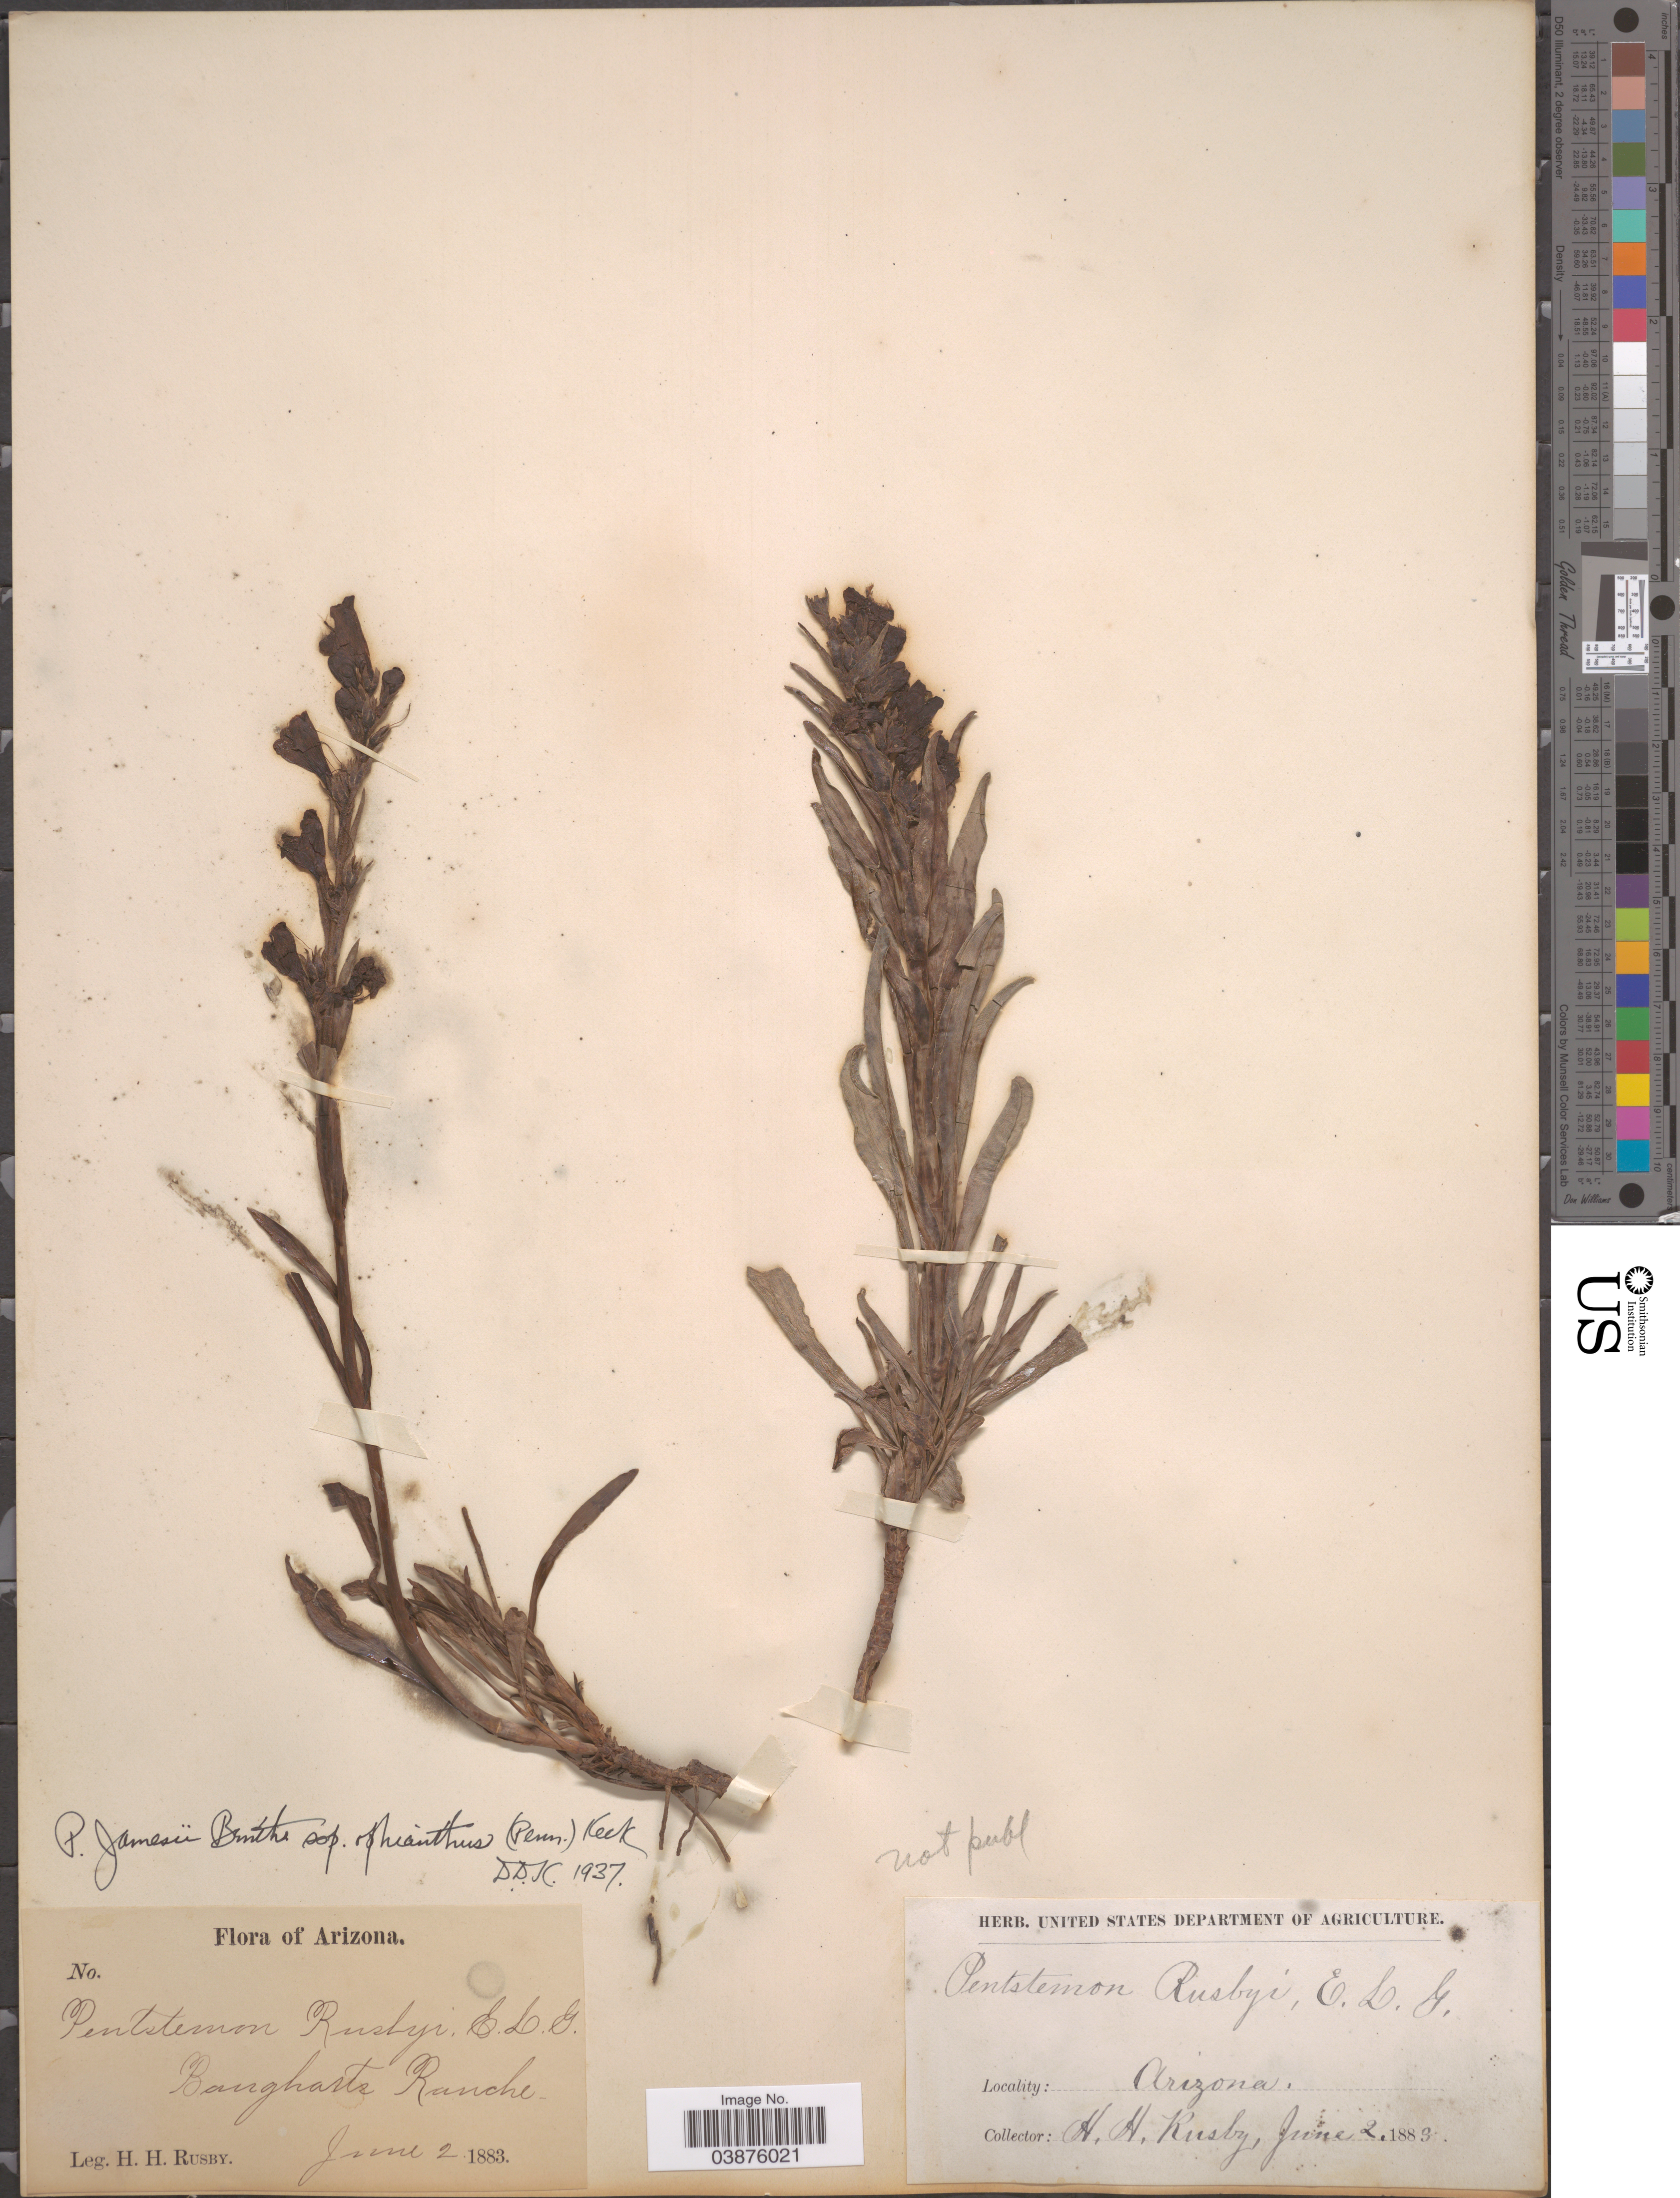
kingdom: Plantae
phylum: Tracheophyta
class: Magnoliopsida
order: Lamiales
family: Plantaginaceae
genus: Penstemon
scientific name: Penstemon jamesii subsp. ophianthus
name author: (Pennell) D.D. Keck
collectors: H. H. Rusby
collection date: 1883-06-02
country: United States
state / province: Arizona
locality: Banghart Ranch